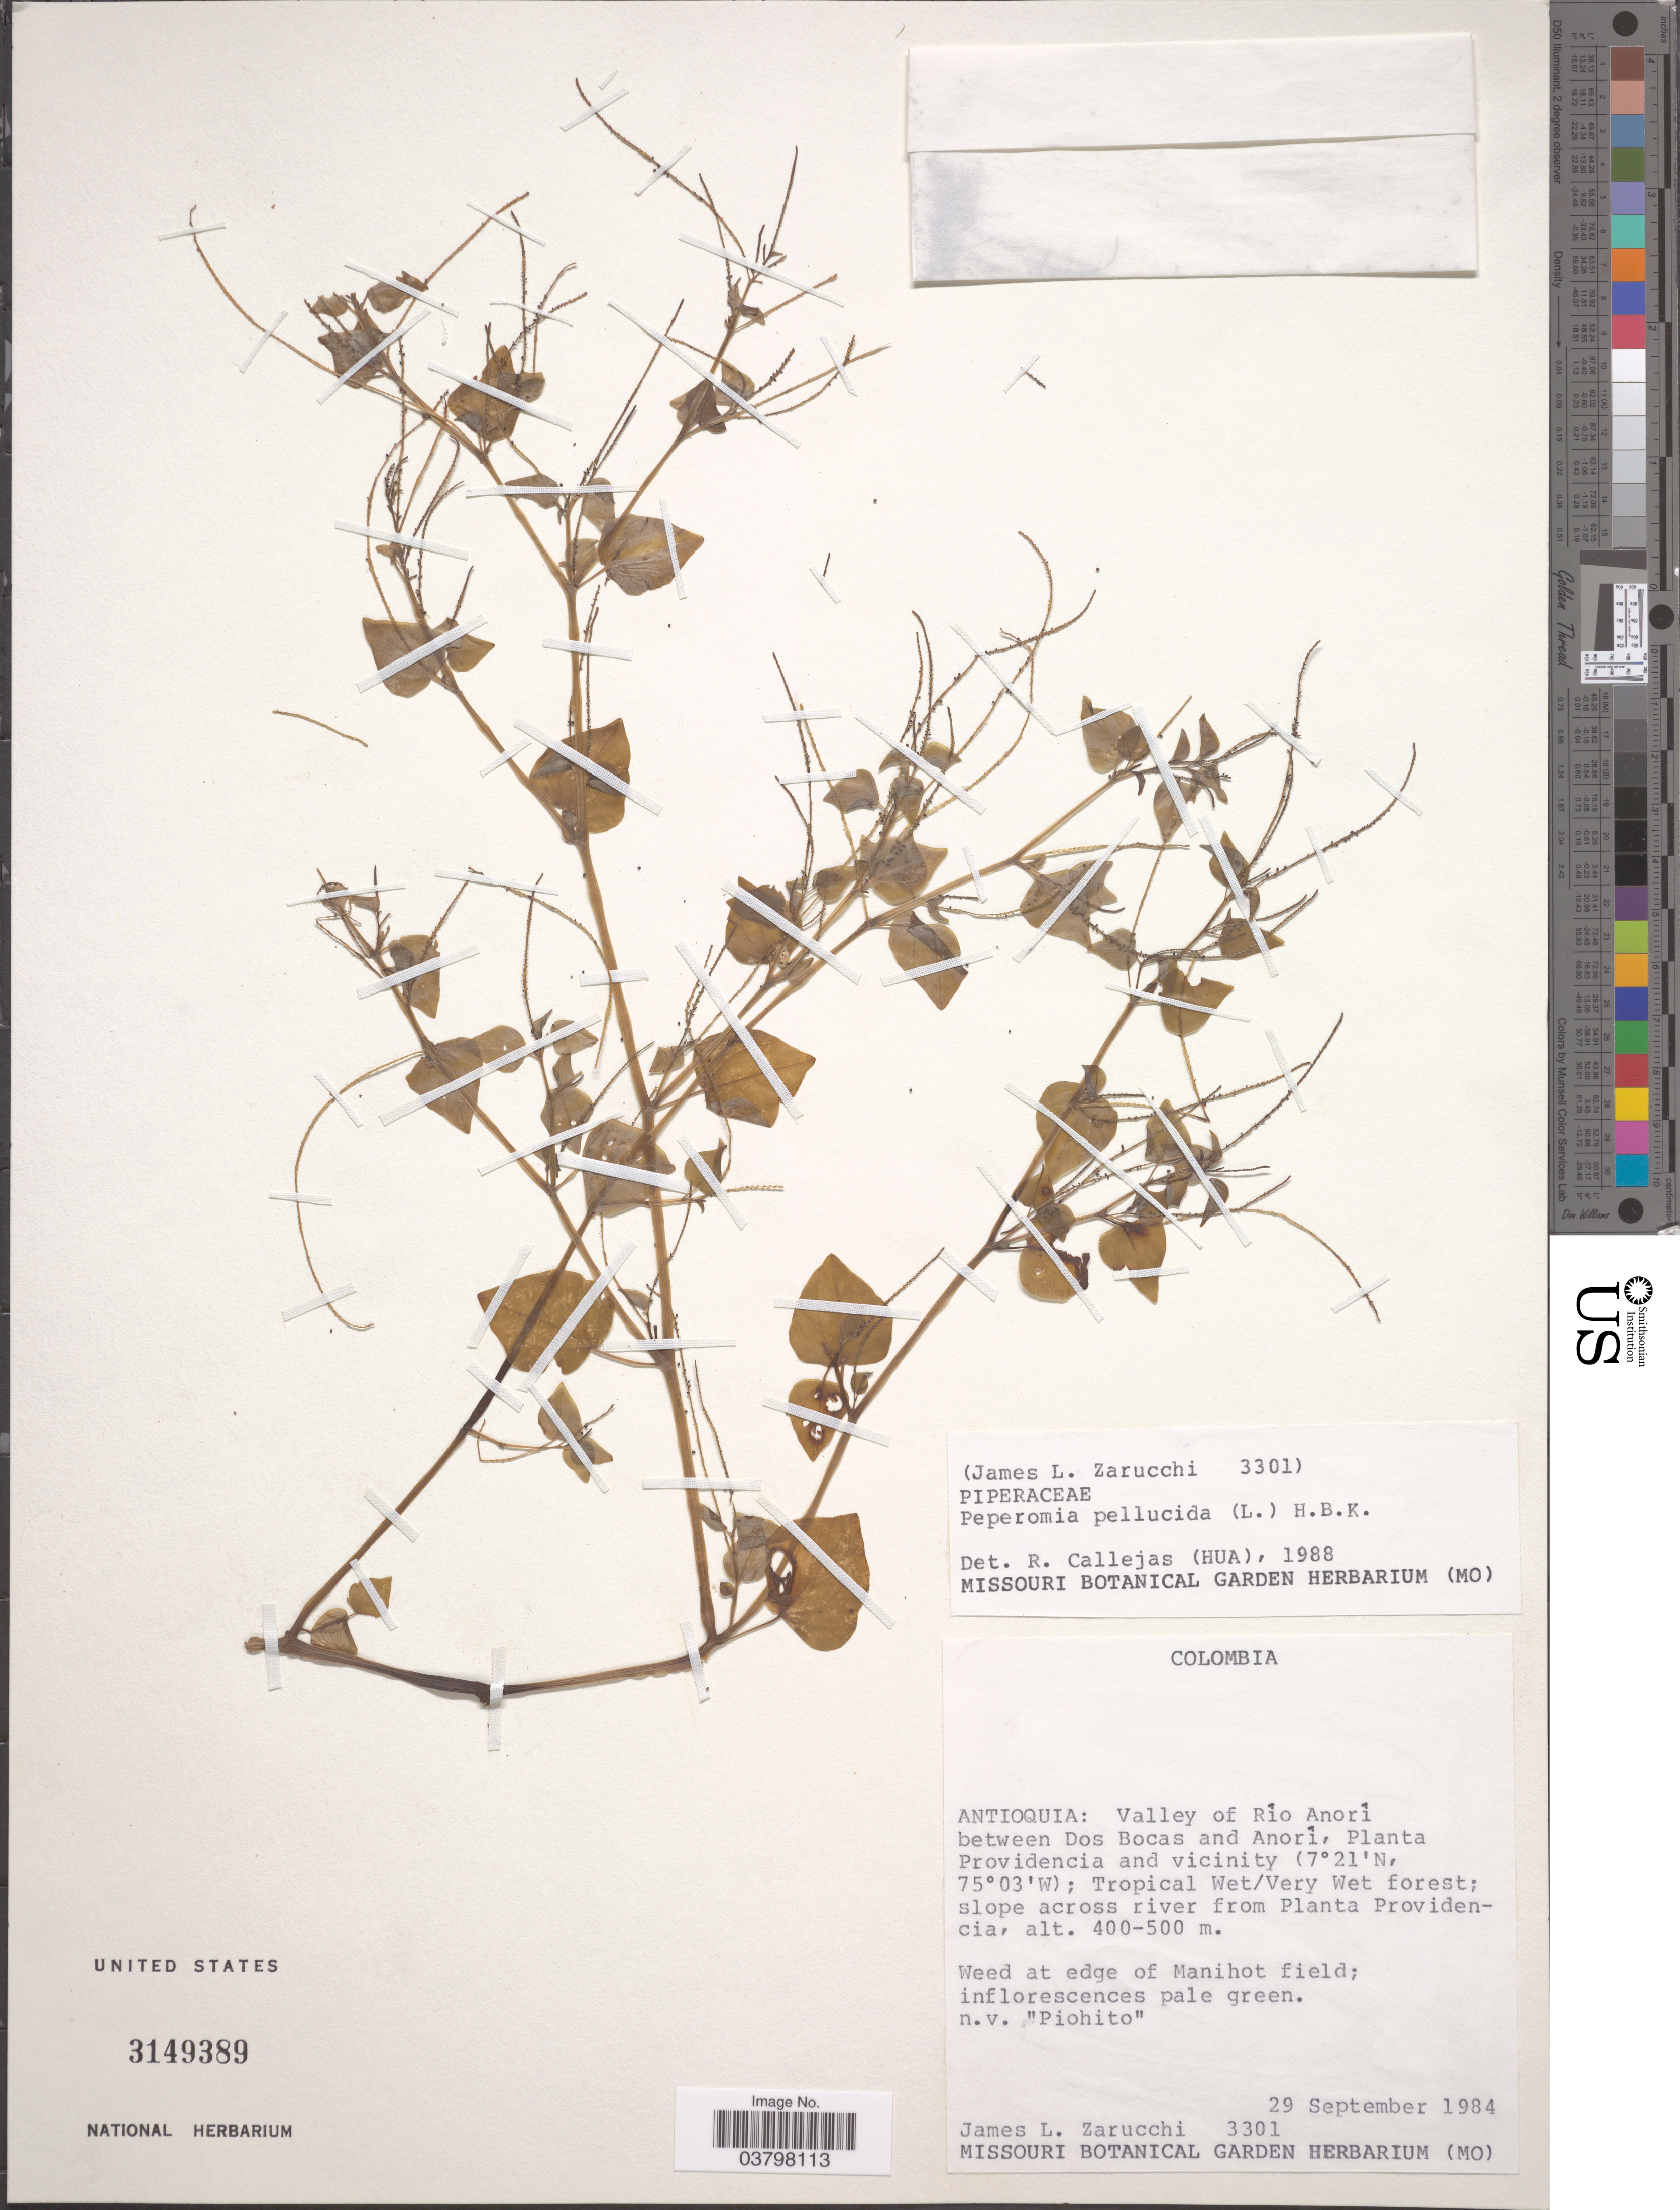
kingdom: Plantae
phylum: Tracheophyta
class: Magnoliopsida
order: Piperales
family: Piperaceae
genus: Peperomia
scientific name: Peperomia pellucida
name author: (L.) Kunth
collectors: J. L. Zarucchi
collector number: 3301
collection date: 1984-09-29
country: Colombia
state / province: Antioquia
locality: Valley of Río Anorí between Dos Bocas and Anorí, Planta Providencia and vicinity. Across river from Planta Providencia.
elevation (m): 400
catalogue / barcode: US 3149389